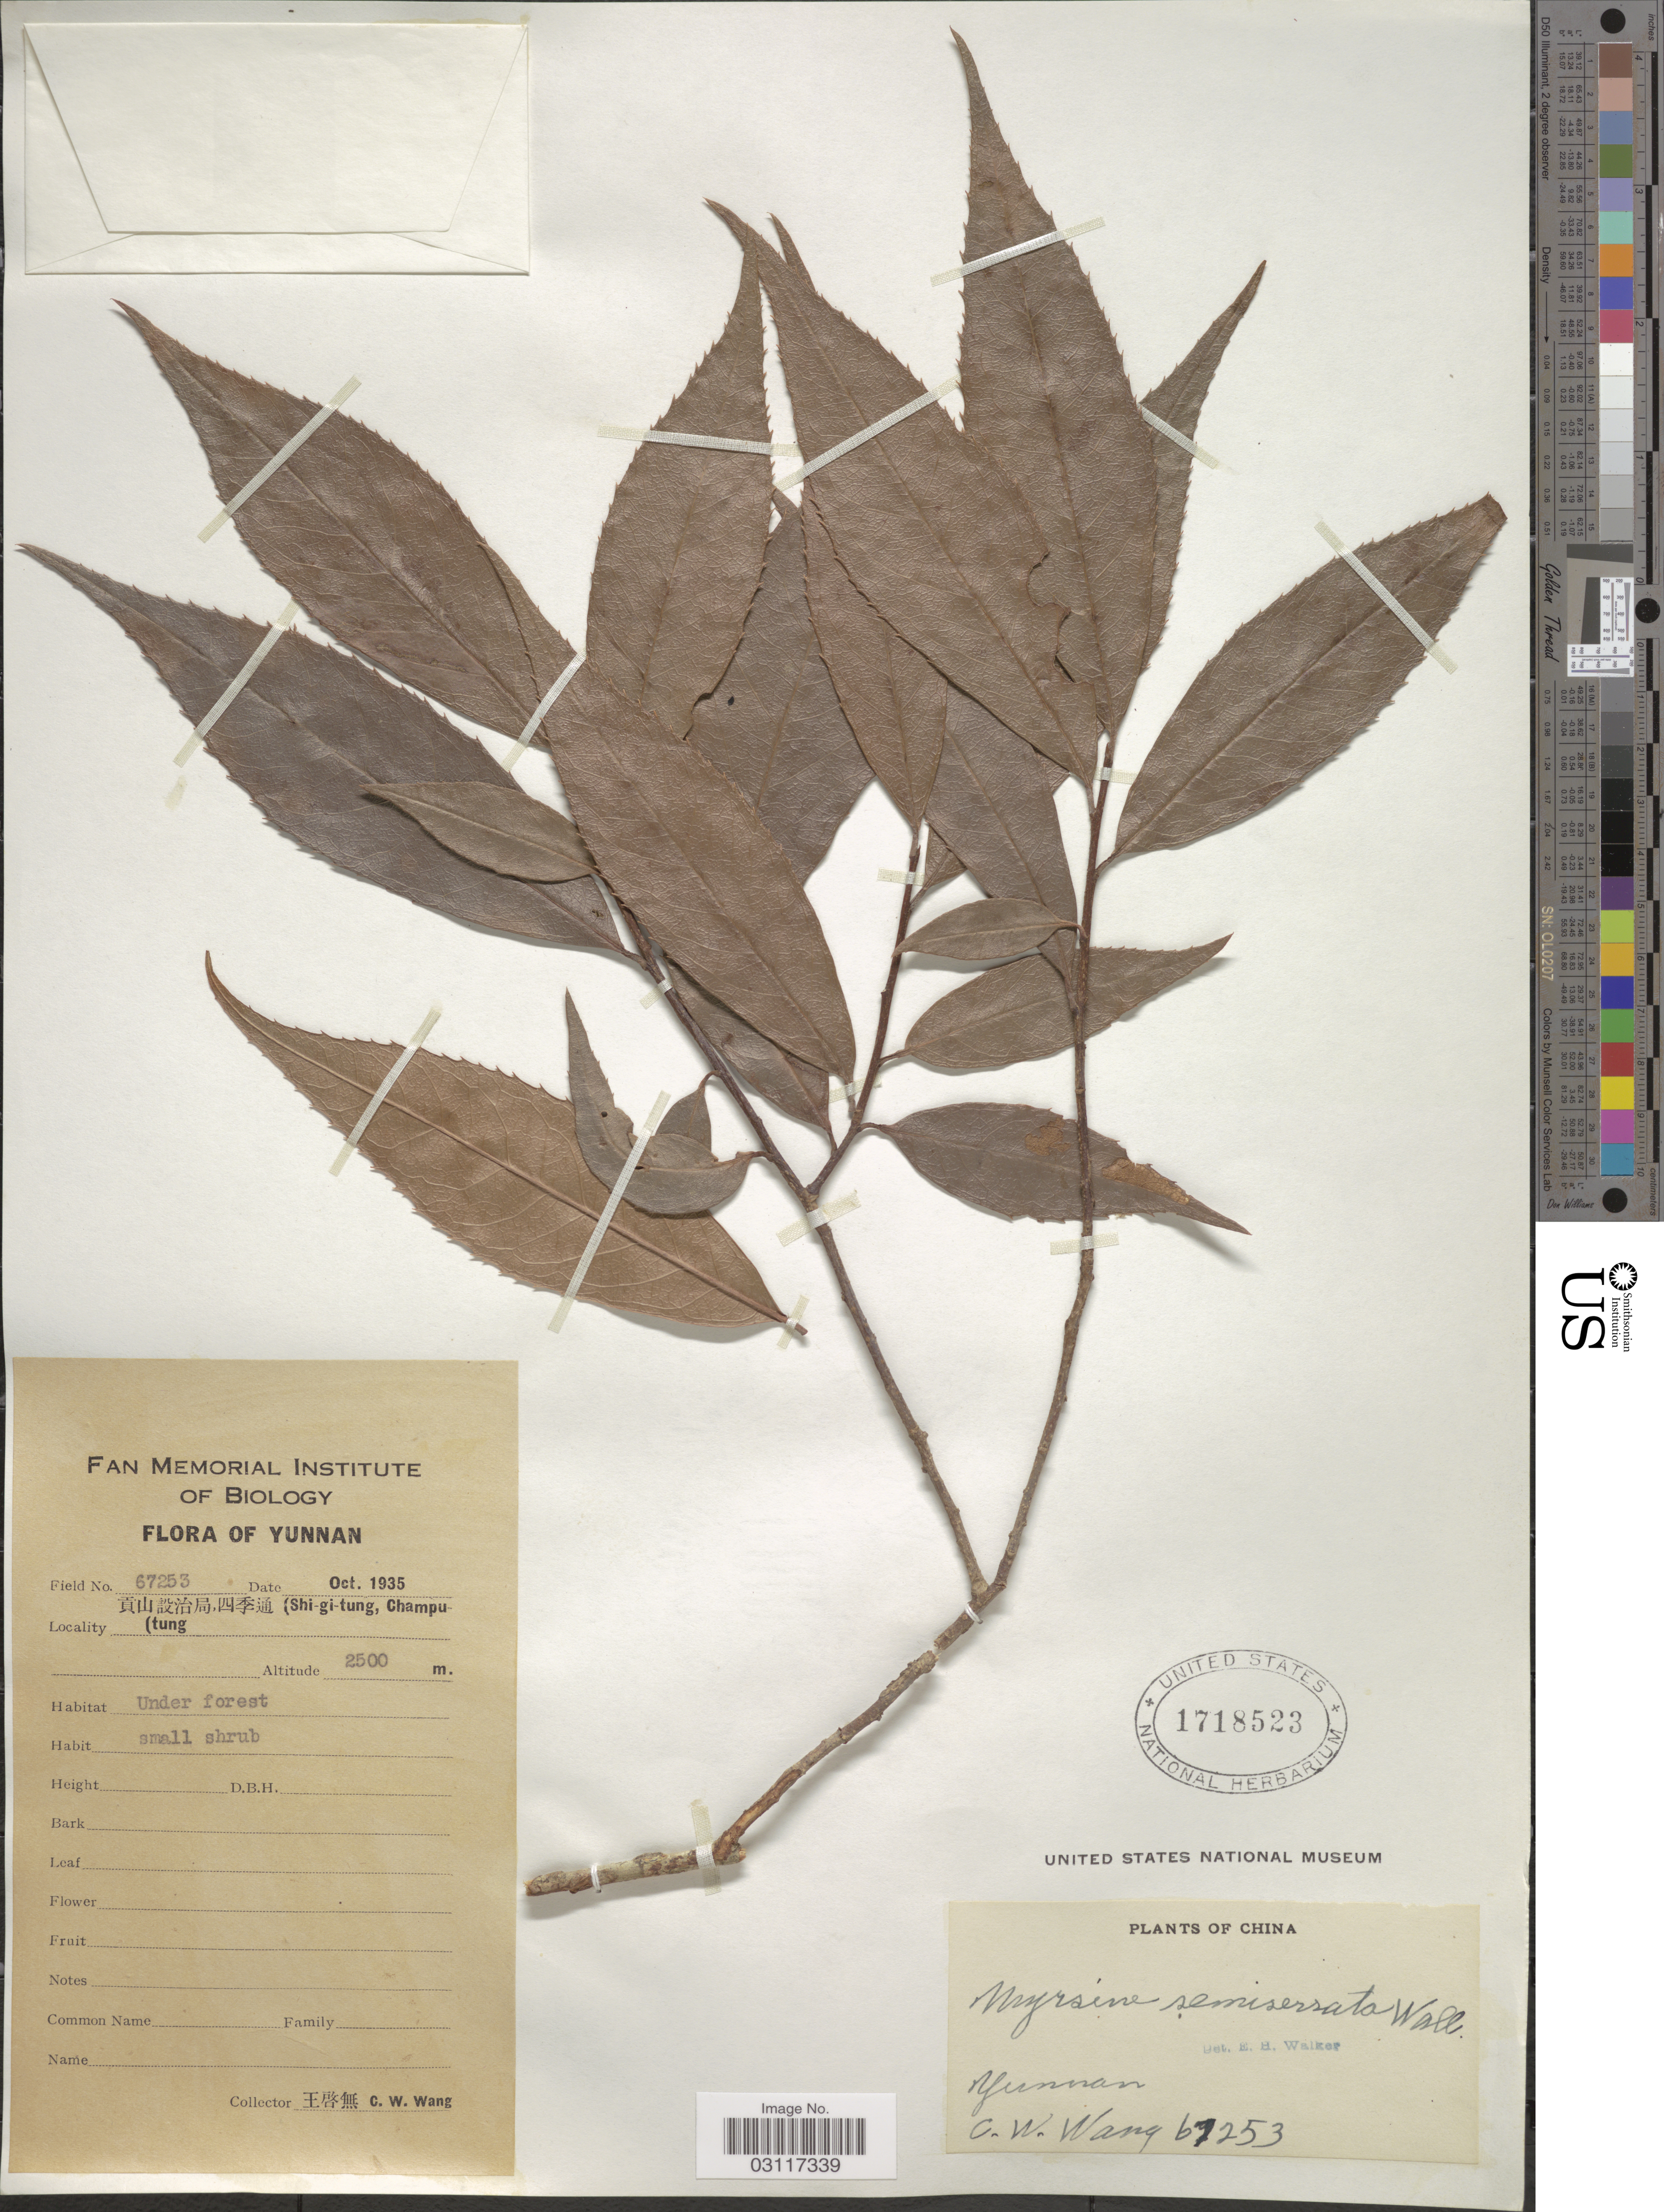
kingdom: Plantae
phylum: Tracheophyta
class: Magnoliopsida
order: Ericales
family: Primulaceae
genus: Myrsine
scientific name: Myrsine semiserrata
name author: Wall.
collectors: C. W. Wang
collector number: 67253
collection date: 1935-10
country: China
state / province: Yunnan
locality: Yunnan, (Shi-gi-tung, Champutung).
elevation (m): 2500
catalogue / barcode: US 1718523